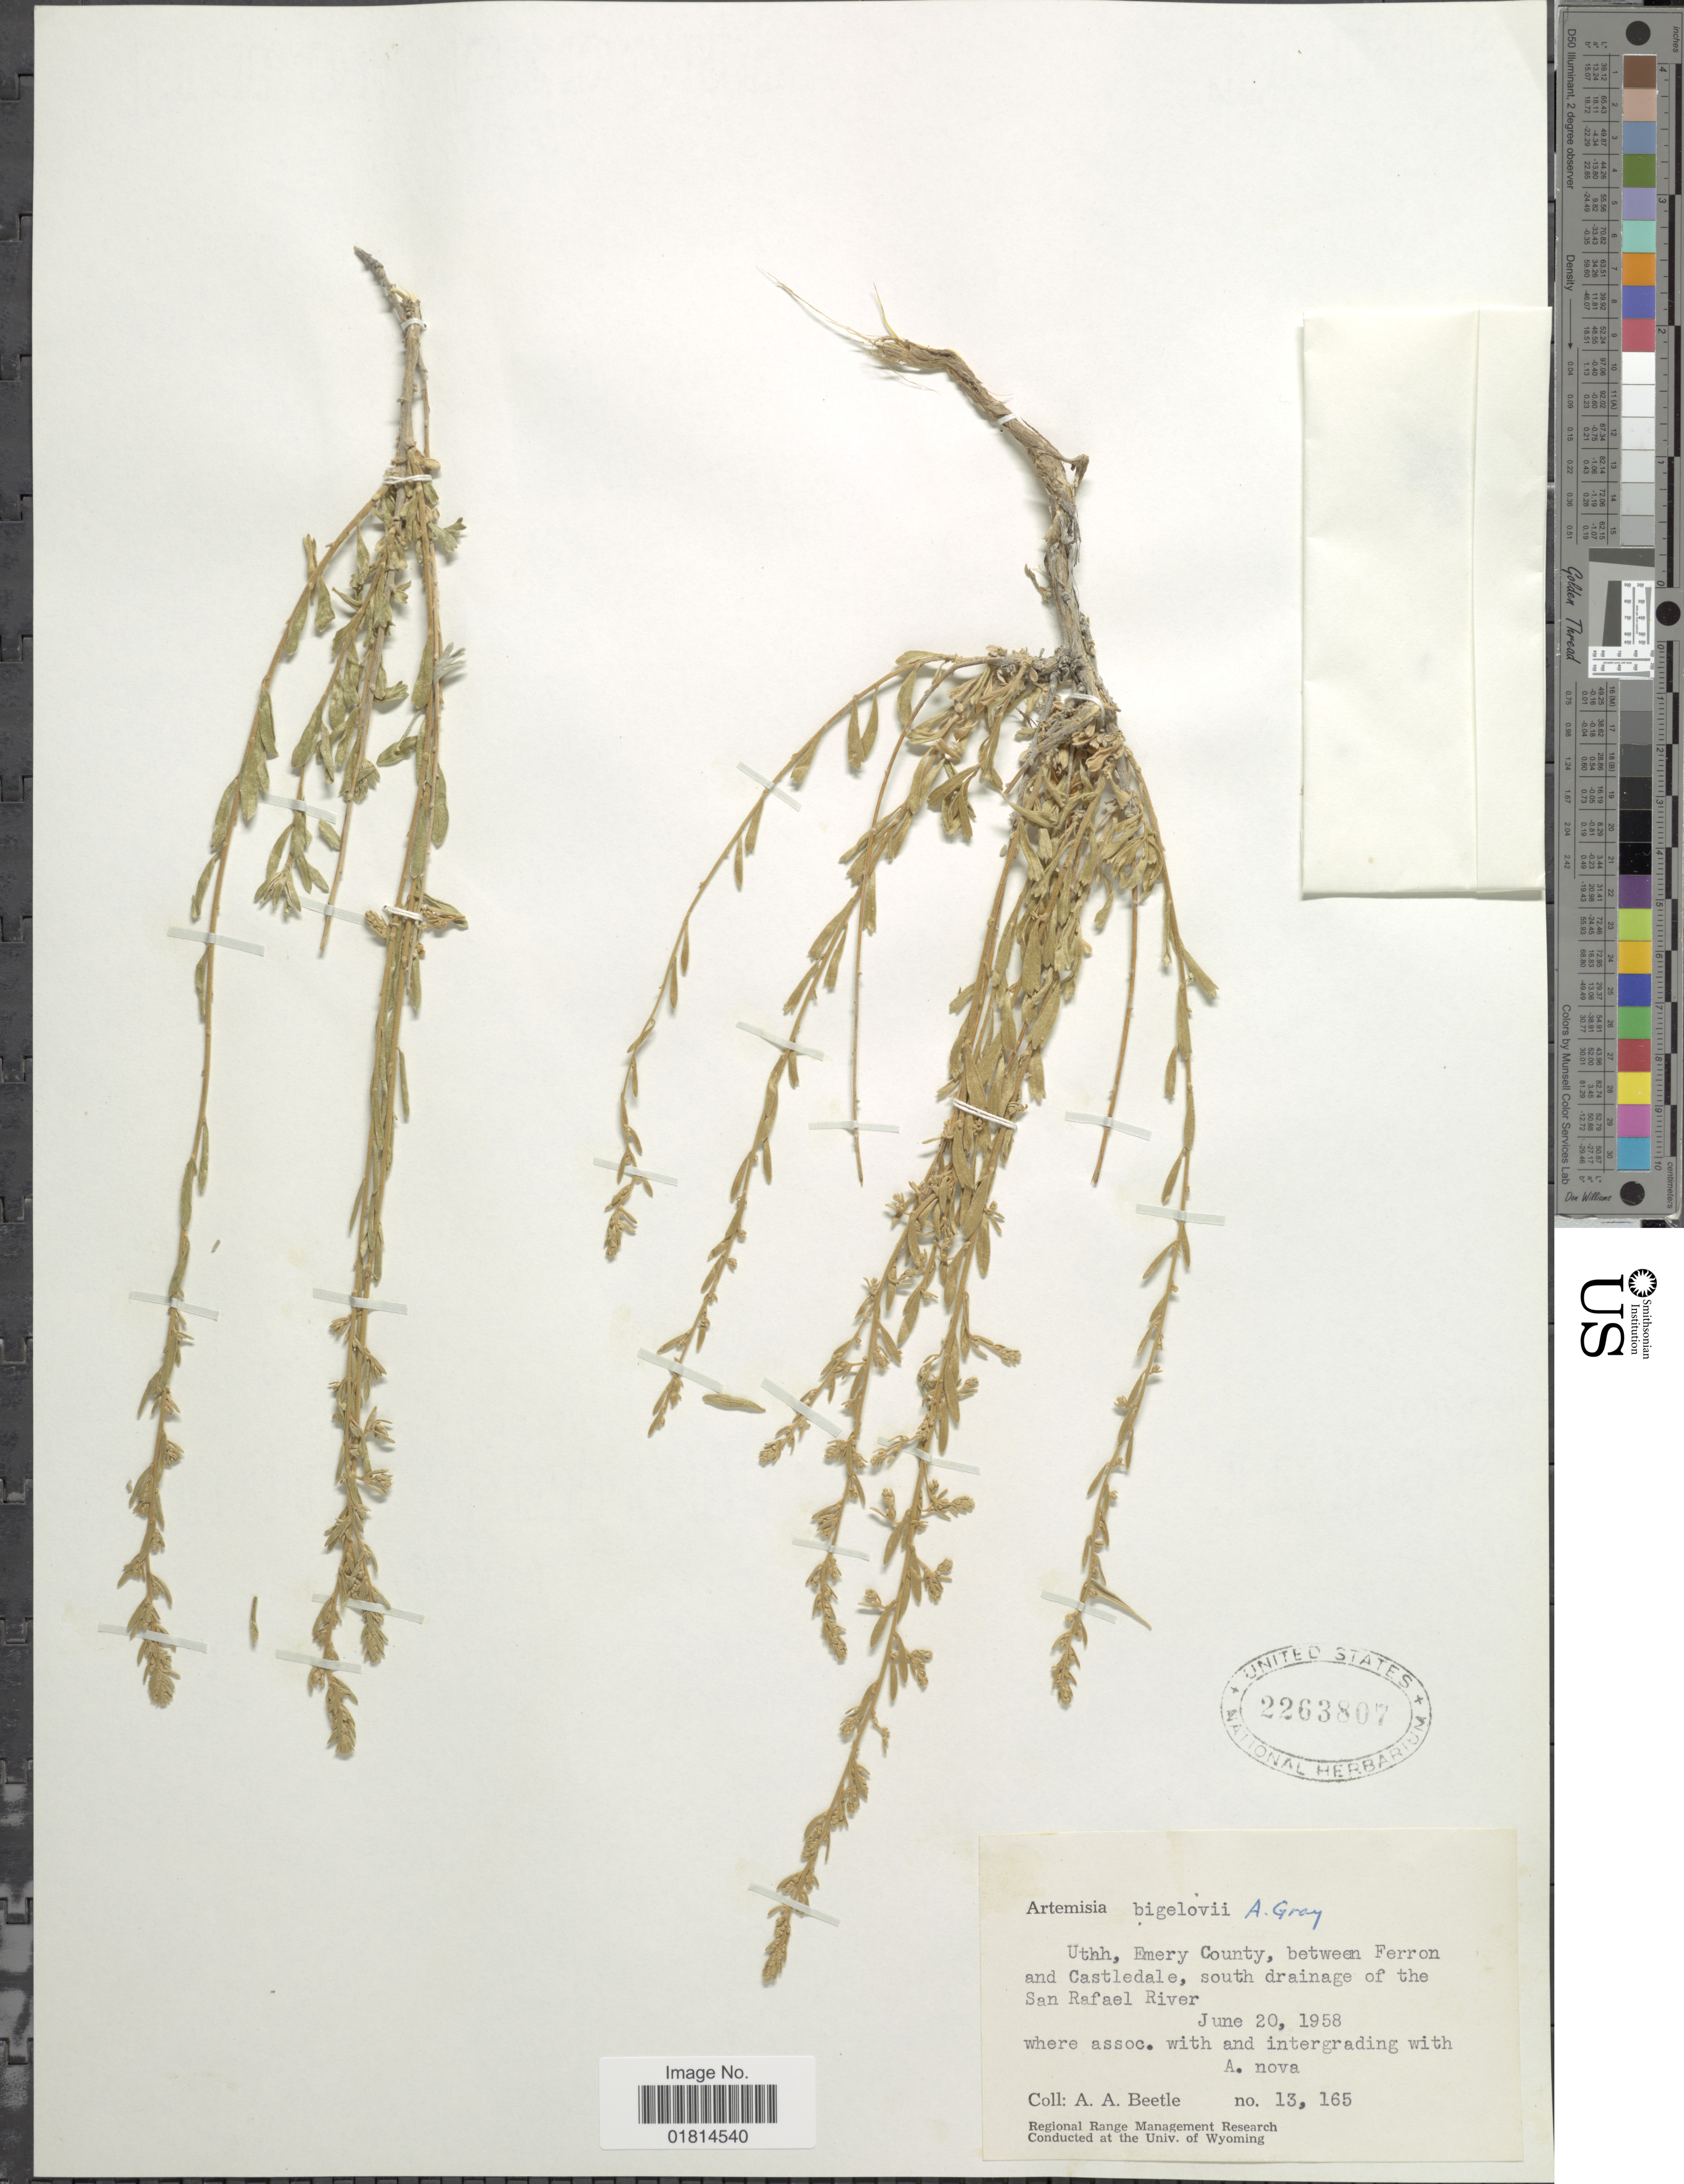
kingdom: Plantae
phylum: Tracheophyta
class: Magnoliopsida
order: Asterales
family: Asteraceae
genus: Artemisia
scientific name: Artemisia bigelovii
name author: A. Gray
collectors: A. A. Beetle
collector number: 13165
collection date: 1958-06-20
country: United States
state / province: Utah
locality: Utah, Emery County, between Ferron and Castledale, south drainage of the San Rafael River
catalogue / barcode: US 2263807